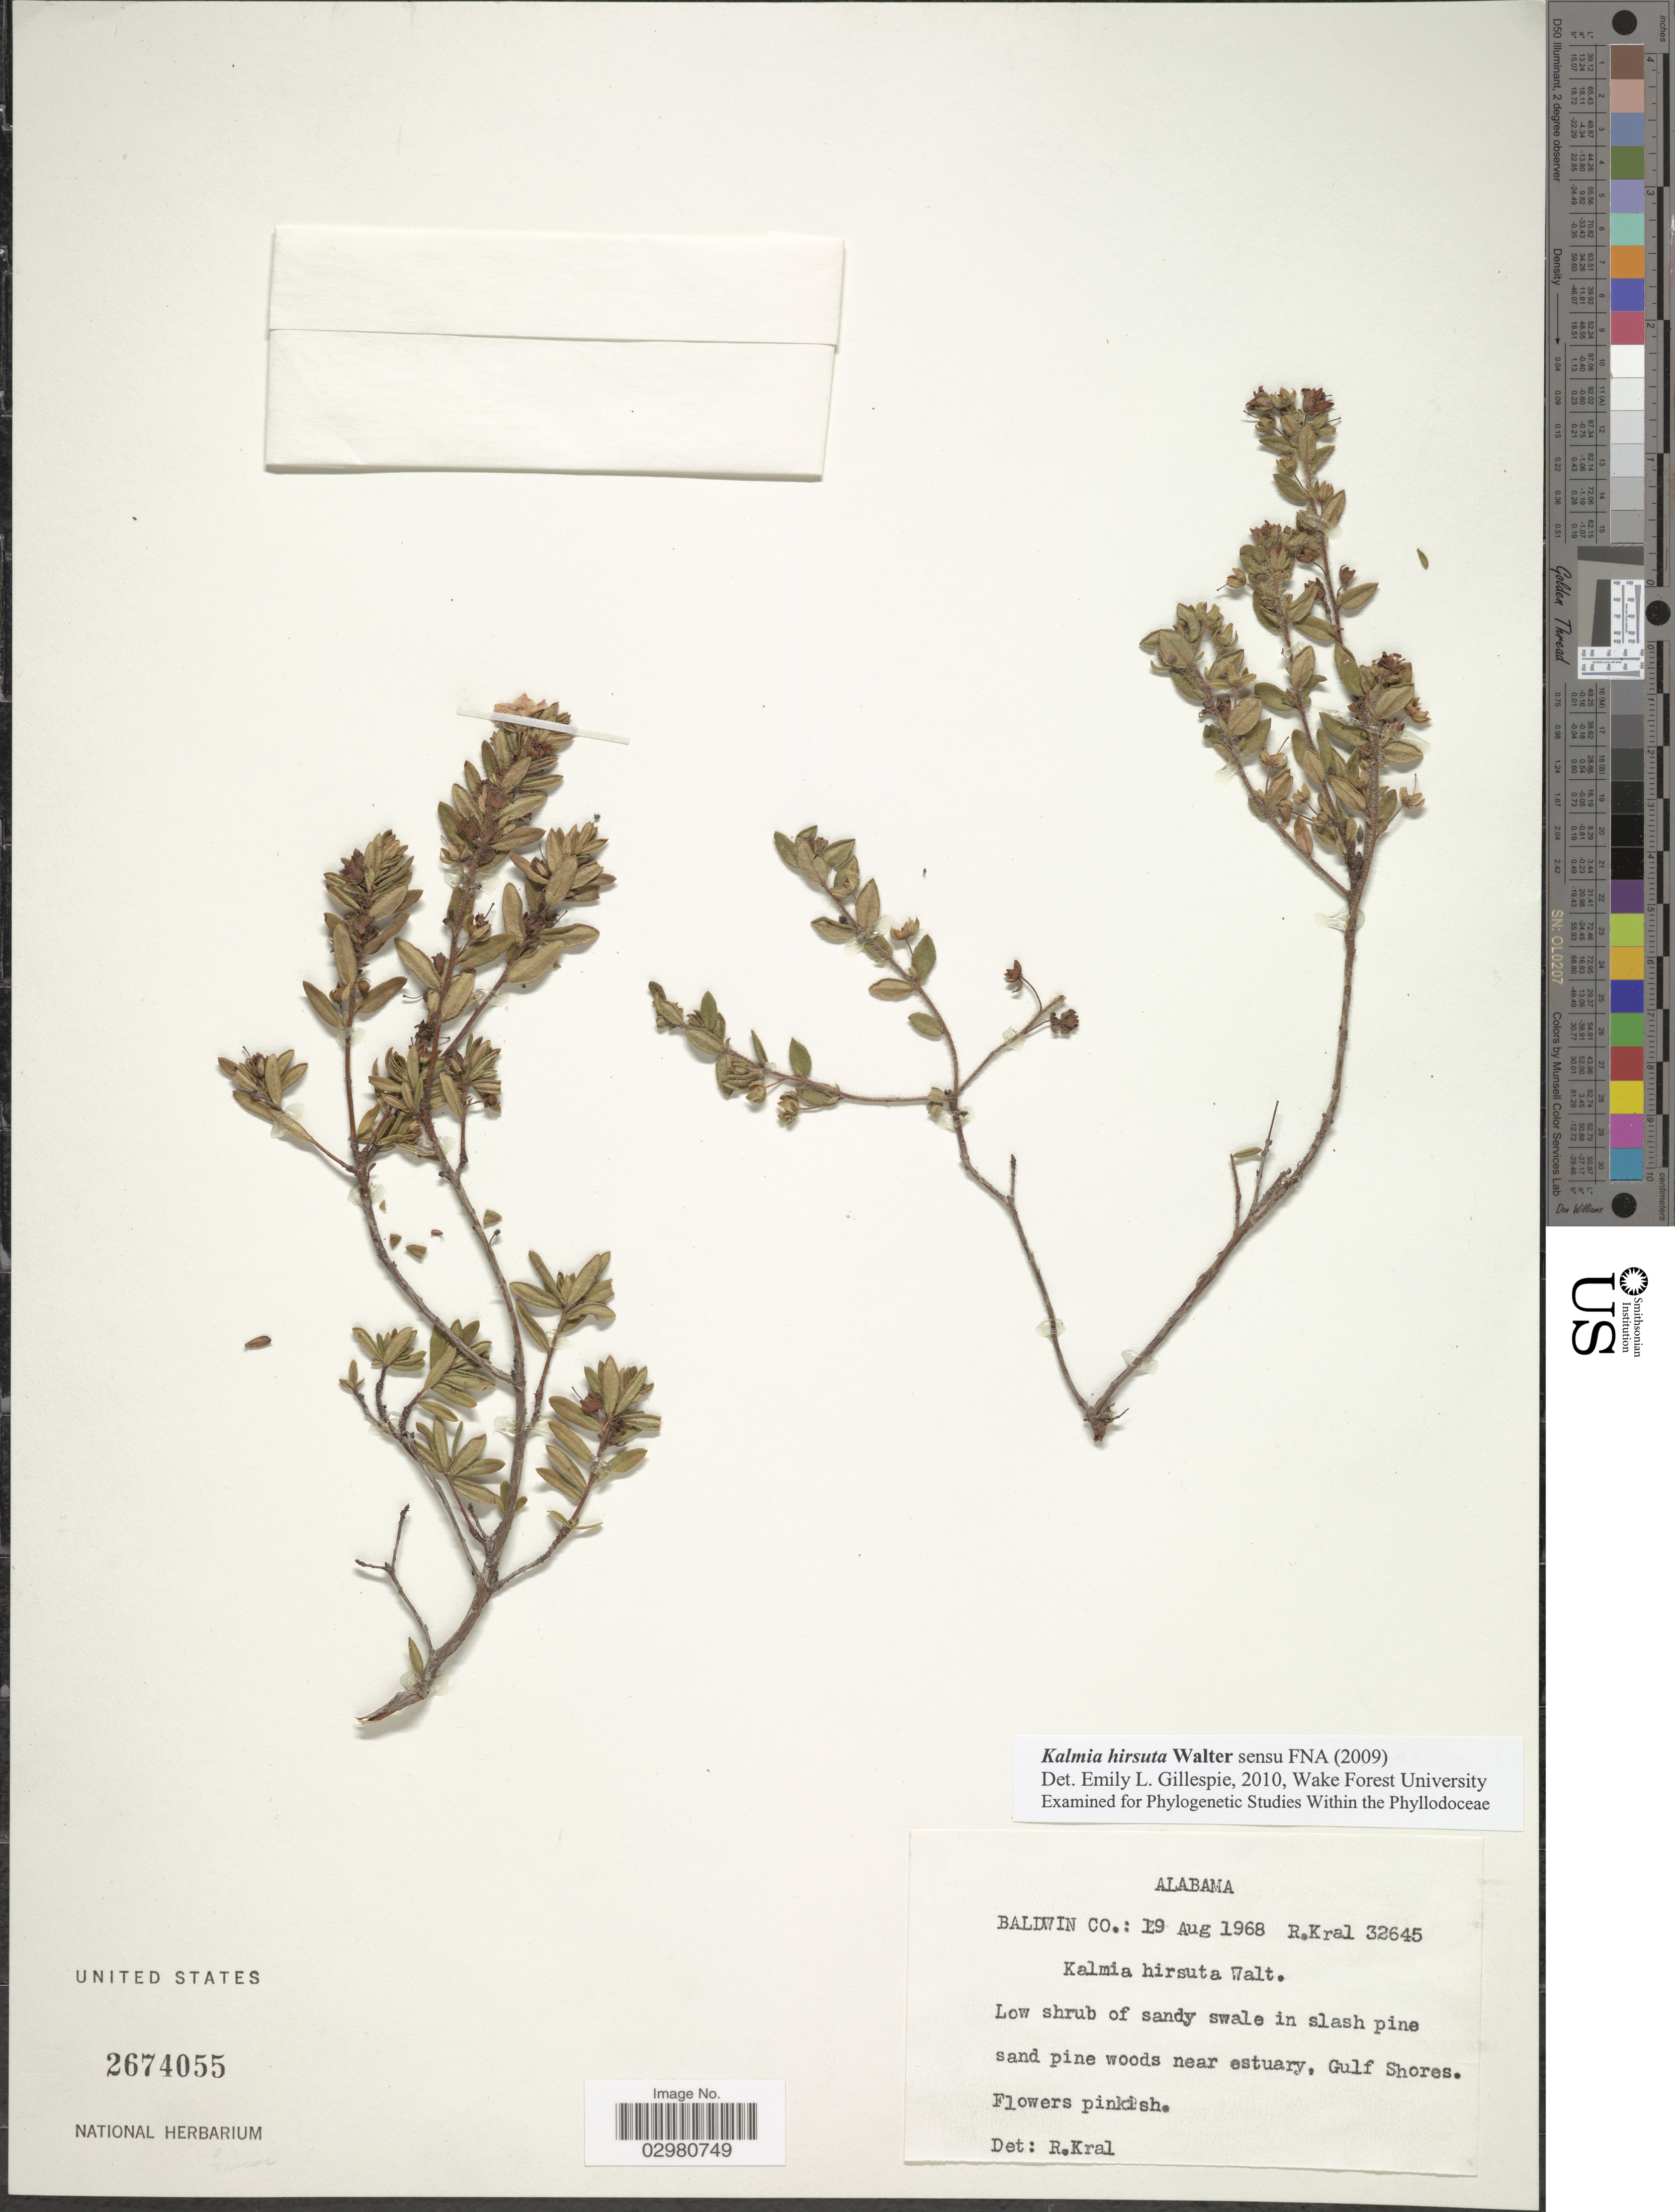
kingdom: Plantae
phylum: Tracheophyta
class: Magnoliopsida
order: Ericales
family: Ericaceae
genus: Kalmia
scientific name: Kalmia hirsuta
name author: Walter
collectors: R. Kral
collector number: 32645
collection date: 1968-08-19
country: United States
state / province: Alabama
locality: Baldwin Co. Near estuary, Gulf Shores.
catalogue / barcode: US 2674055